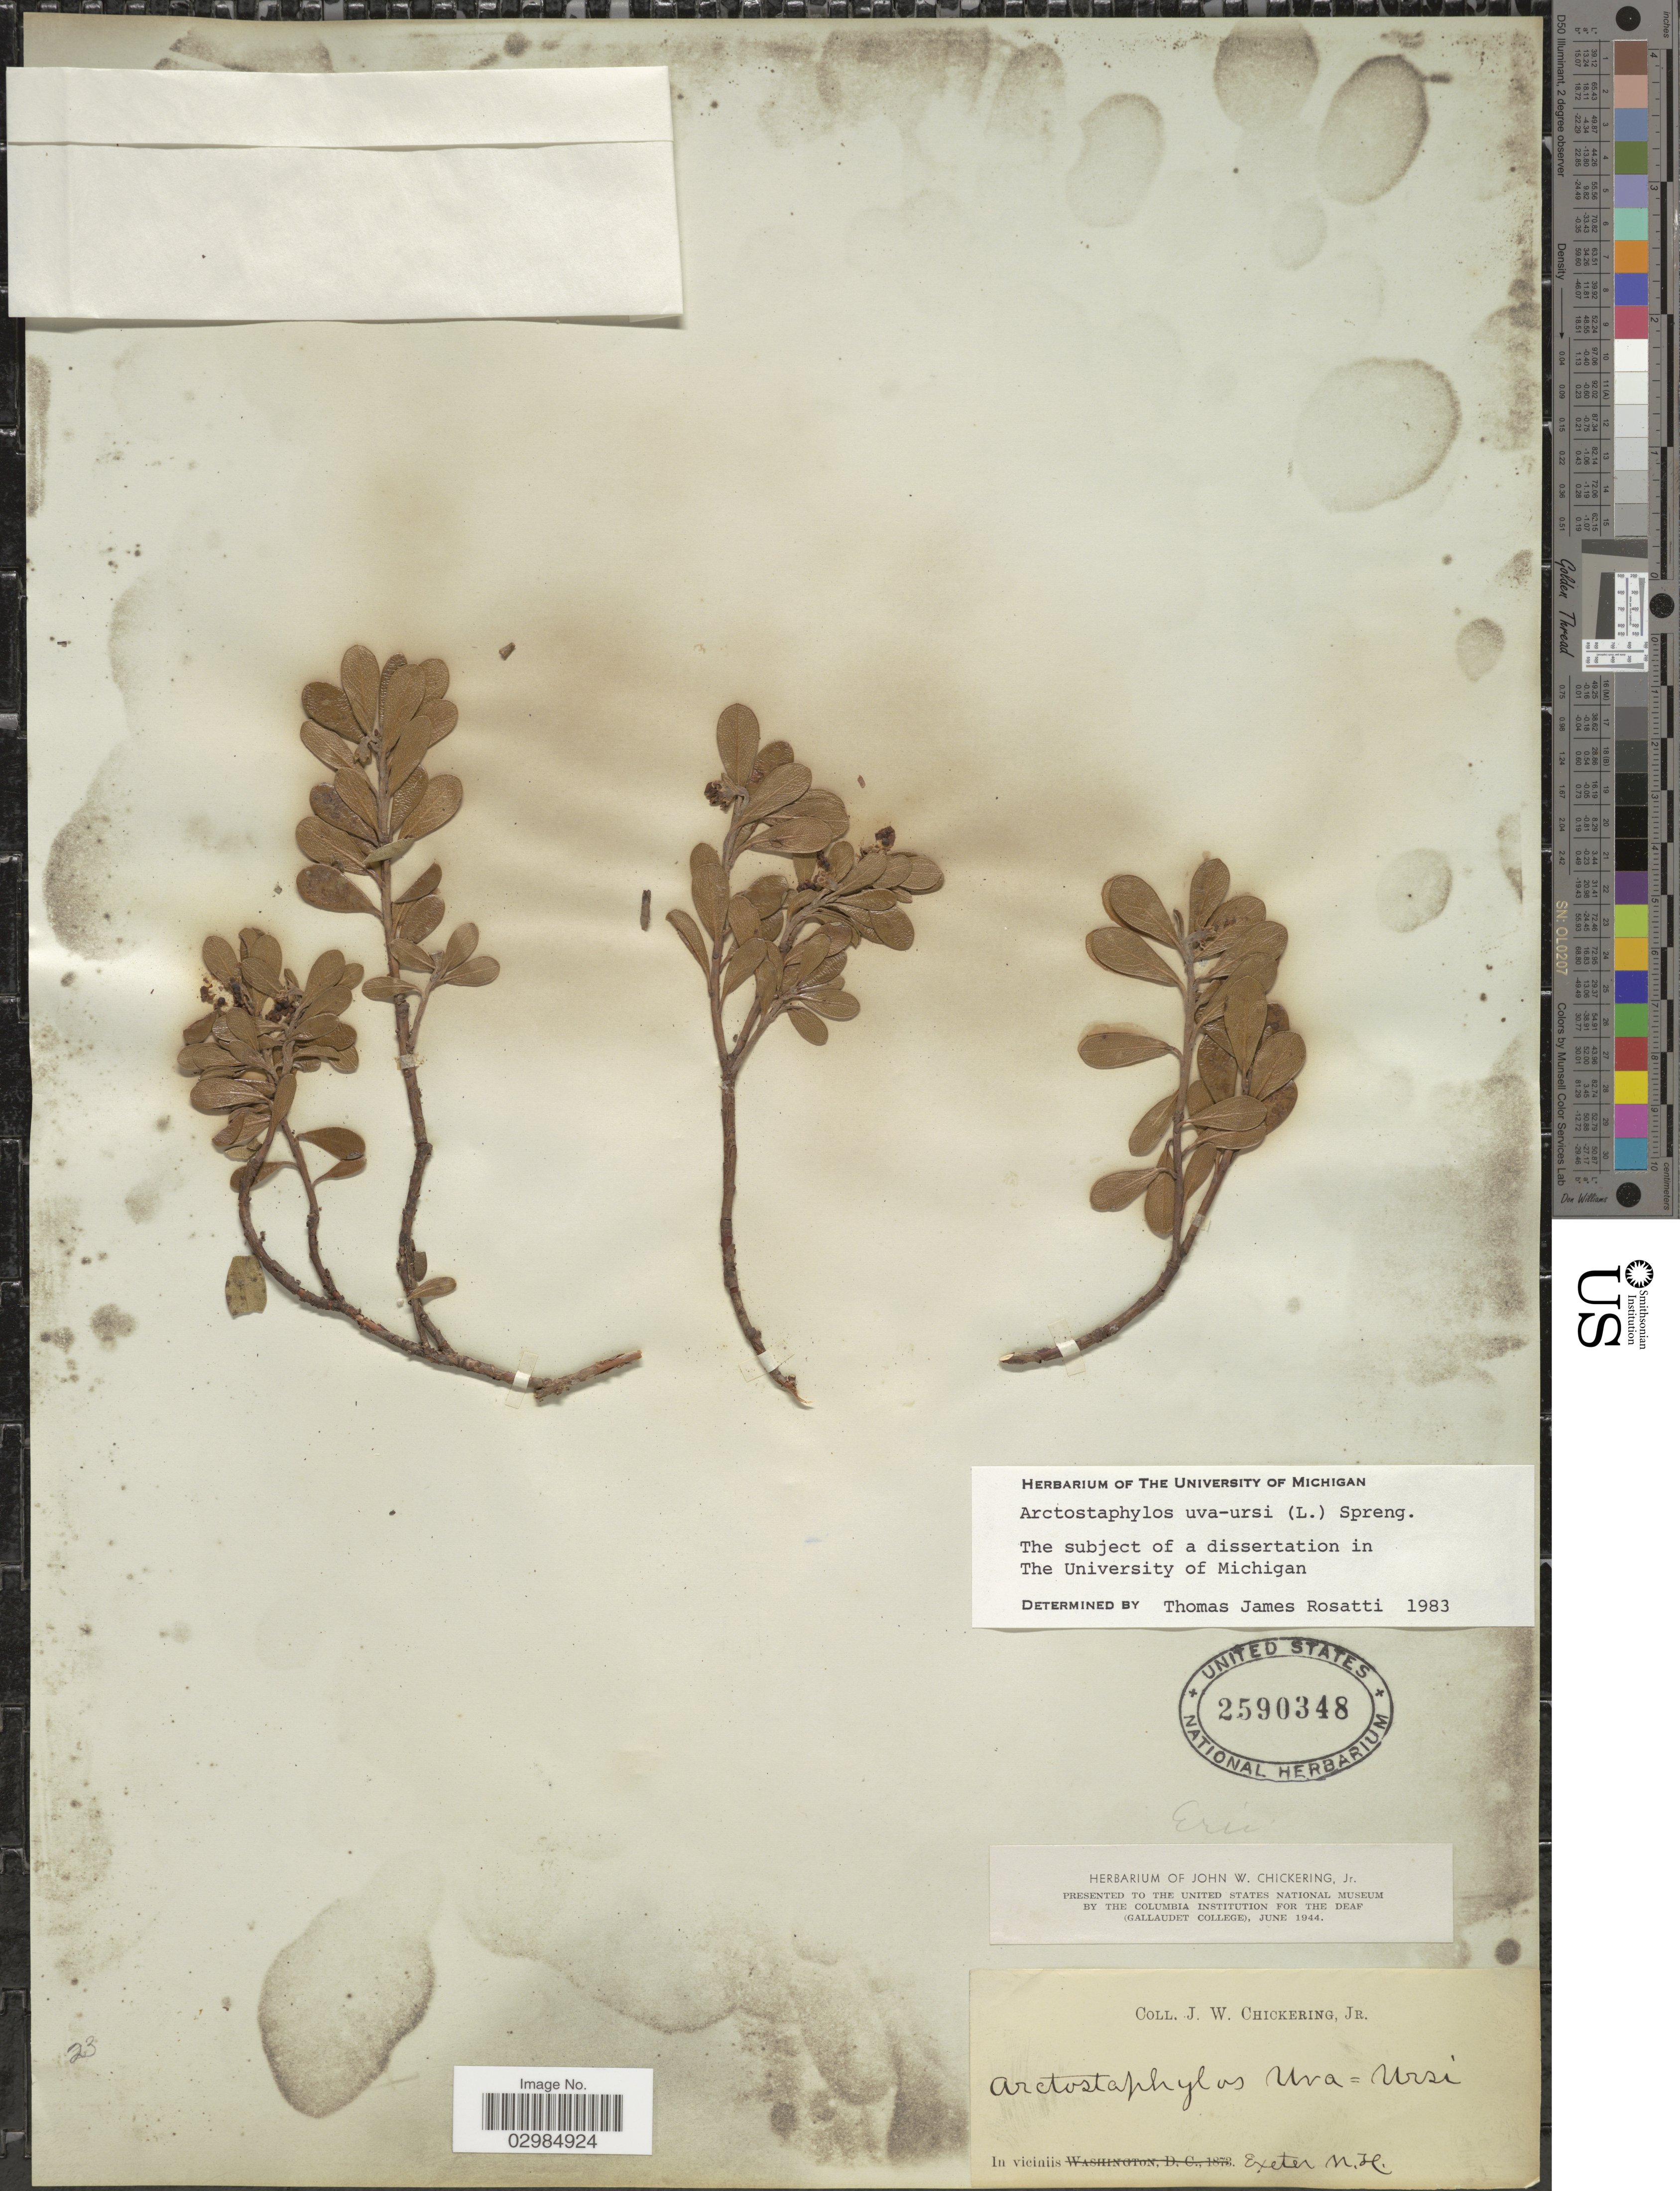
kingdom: Plantae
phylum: Tracheophyta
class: Magnoliopsida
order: Ericales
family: Ericaceae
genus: Arctostaphylos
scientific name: Arctostaphylos uva-ursi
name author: (L.) Spreng.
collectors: J. W. Chickering Jr.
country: United States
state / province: New Hampshire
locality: In viciniis Exeter N.H.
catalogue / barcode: US 2590348